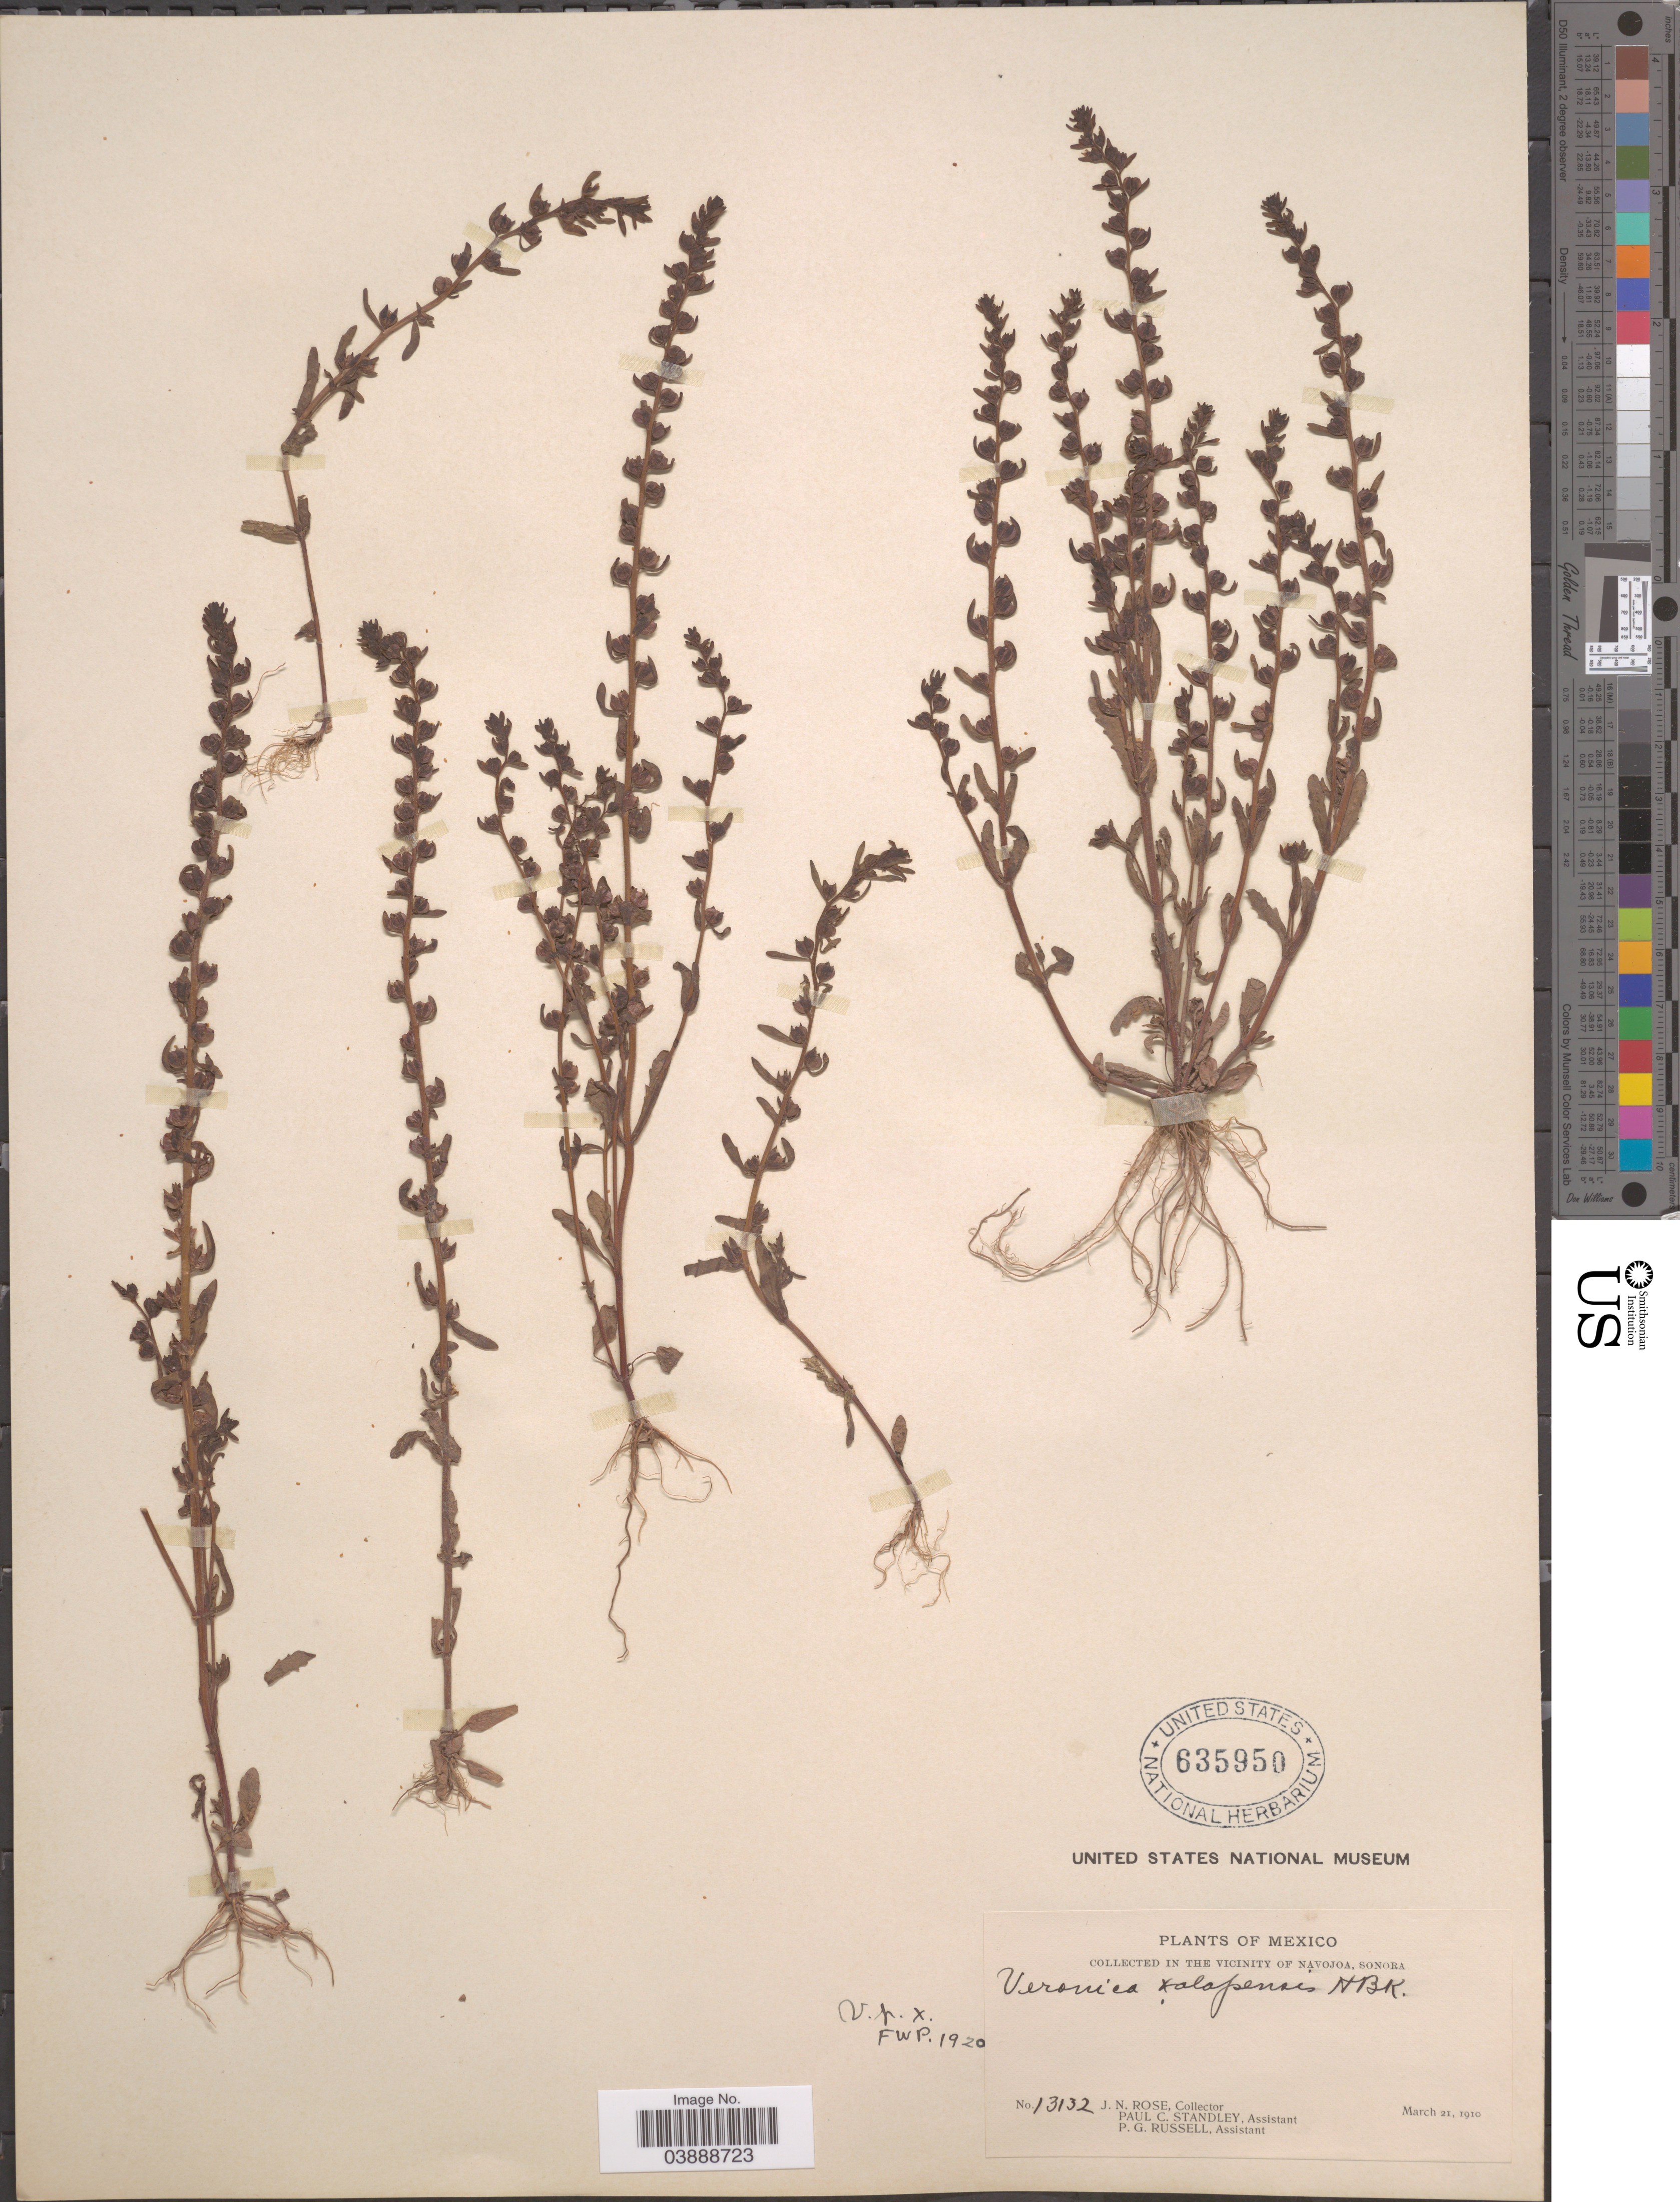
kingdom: Plantae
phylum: Tracheophyta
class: Magnoliopsida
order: Lamiales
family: Plantaginaceae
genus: Veronica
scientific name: Veronica peregrina subsp. xalapensis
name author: (Kunth) Pennell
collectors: J. N. Rose, P. C. Standley & P. G. Russell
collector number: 13132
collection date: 1910-03-21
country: Mexico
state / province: Sonora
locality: In the Vicinity of Navojoa.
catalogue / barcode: US 635950